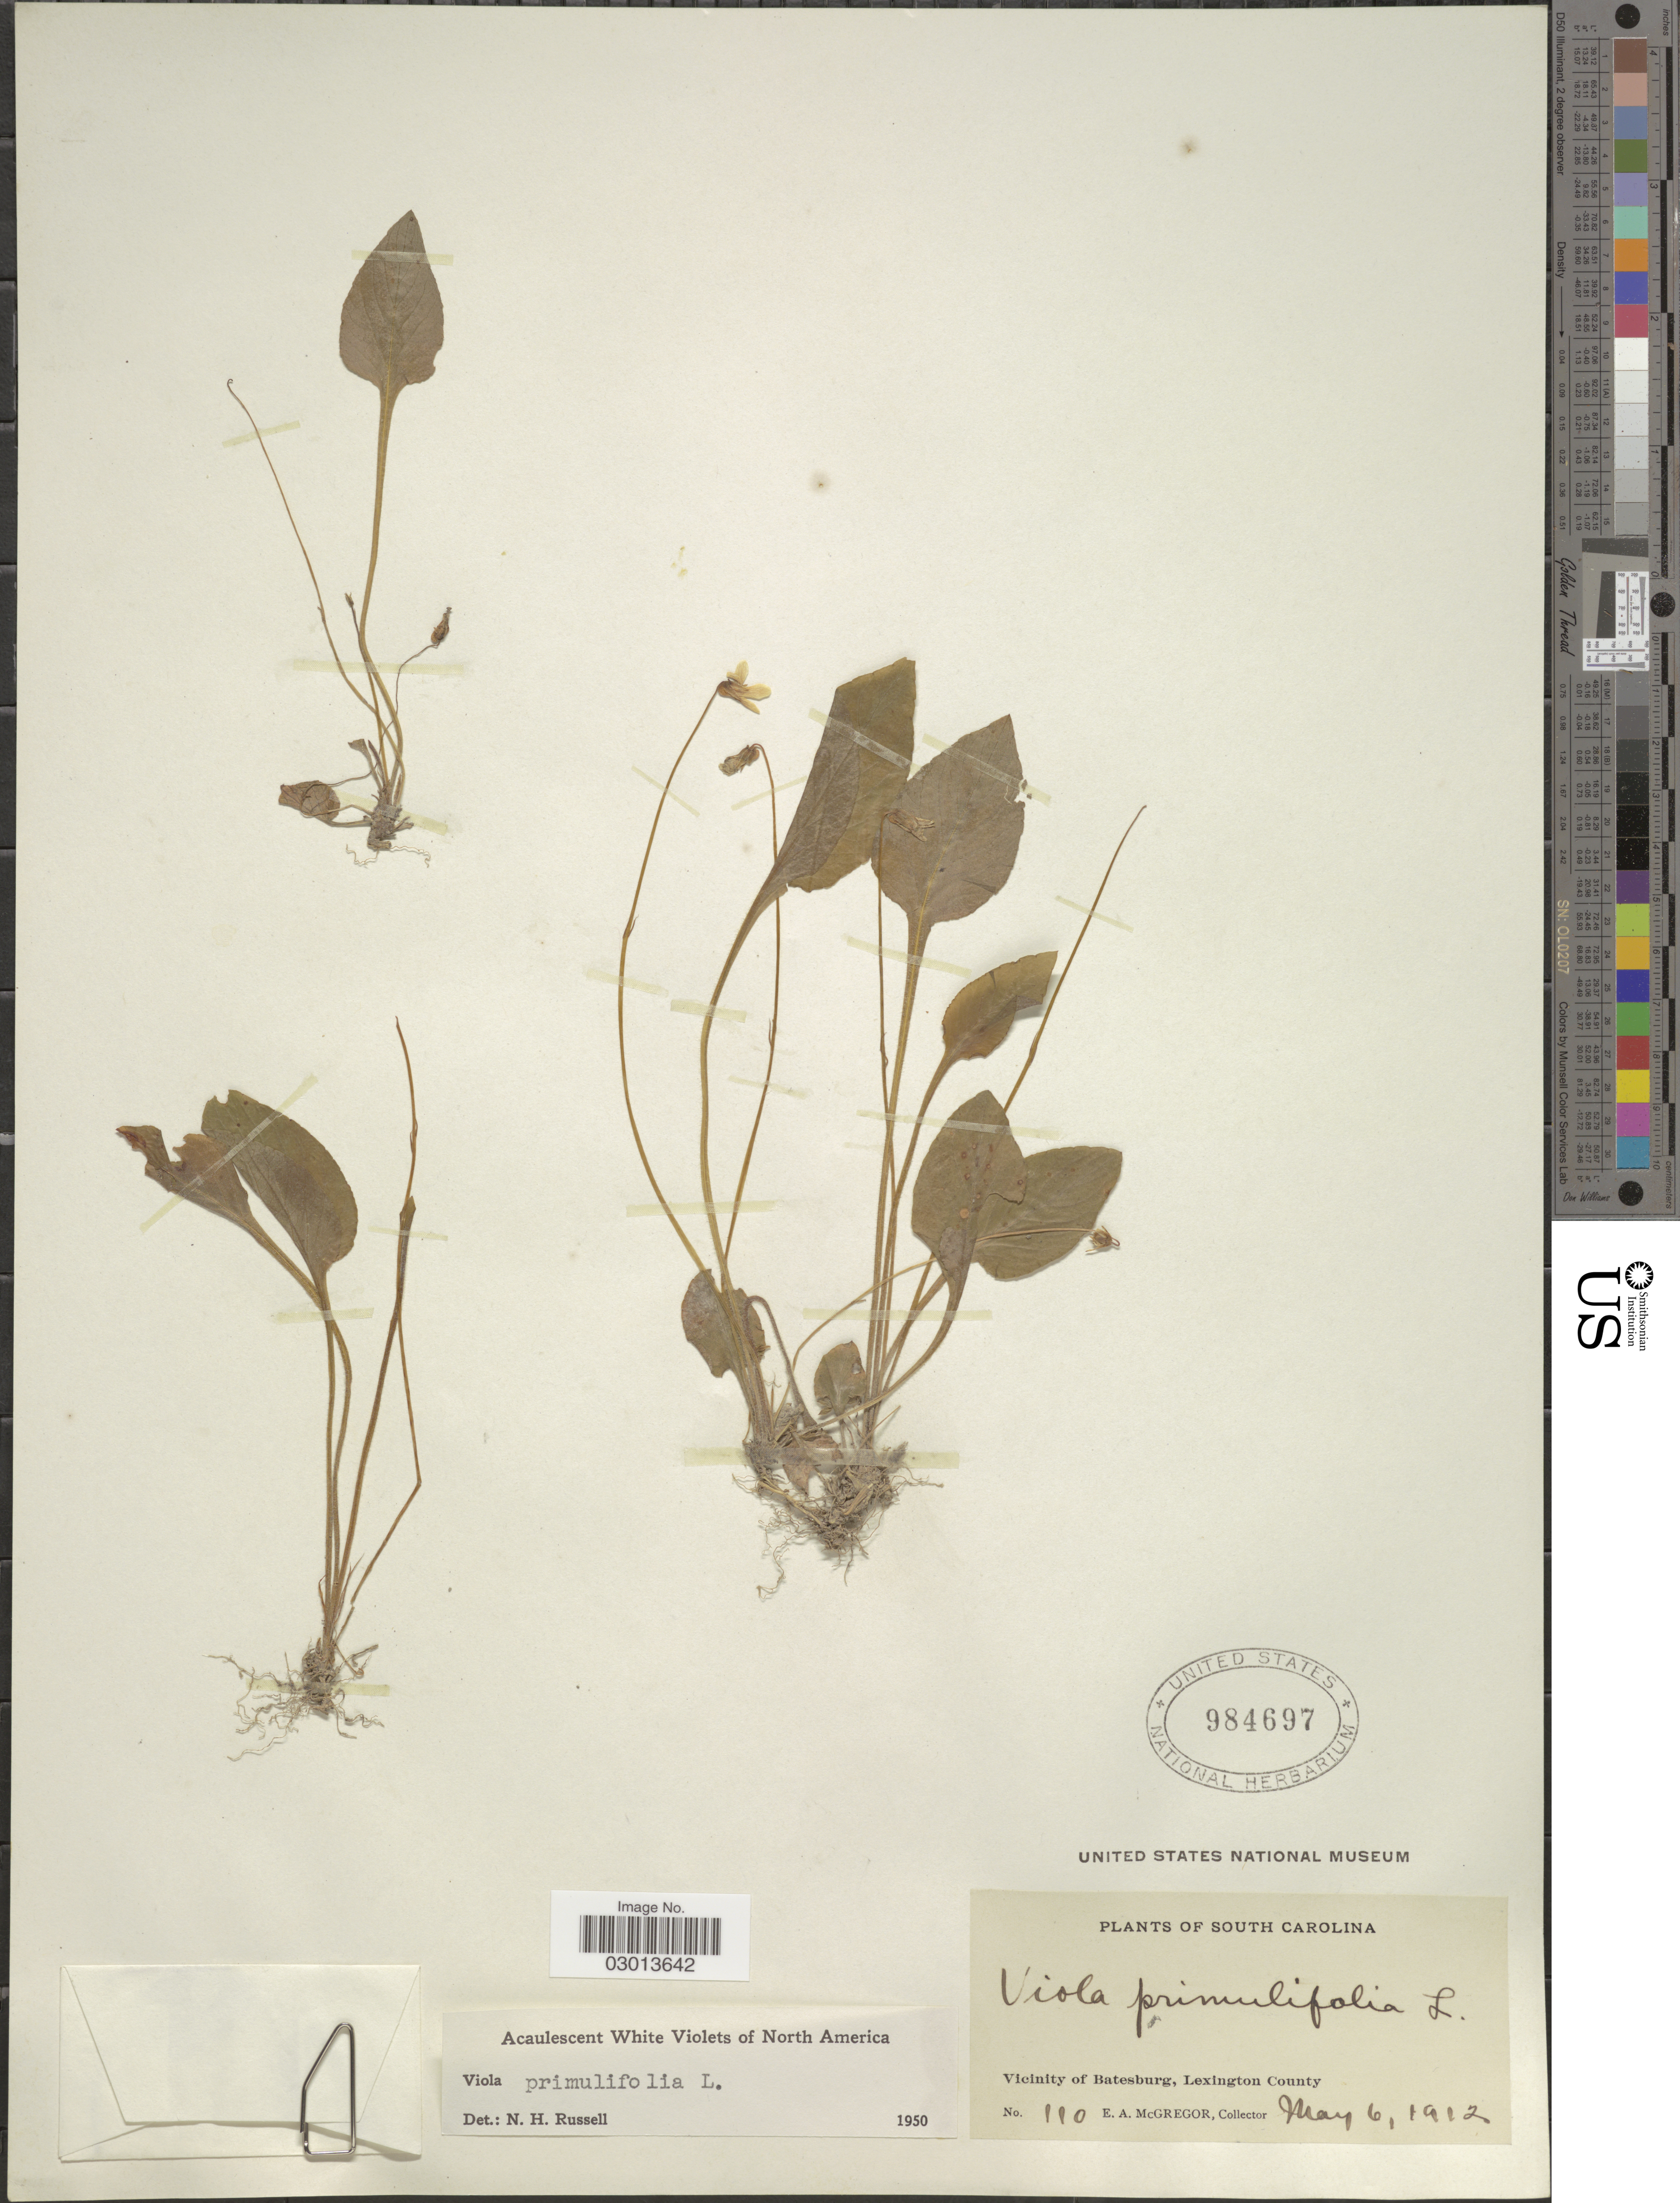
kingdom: Plantae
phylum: Tracheophyta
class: Magnoliopsida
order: Malpighiales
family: Violaceae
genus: Viola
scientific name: Viola primulifolia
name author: L.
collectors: E. A. McGregor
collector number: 110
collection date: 1912-05-06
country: United States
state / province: South Carolina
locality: Vicinity of Batesburg, Lexington County.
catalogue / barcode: US 984697